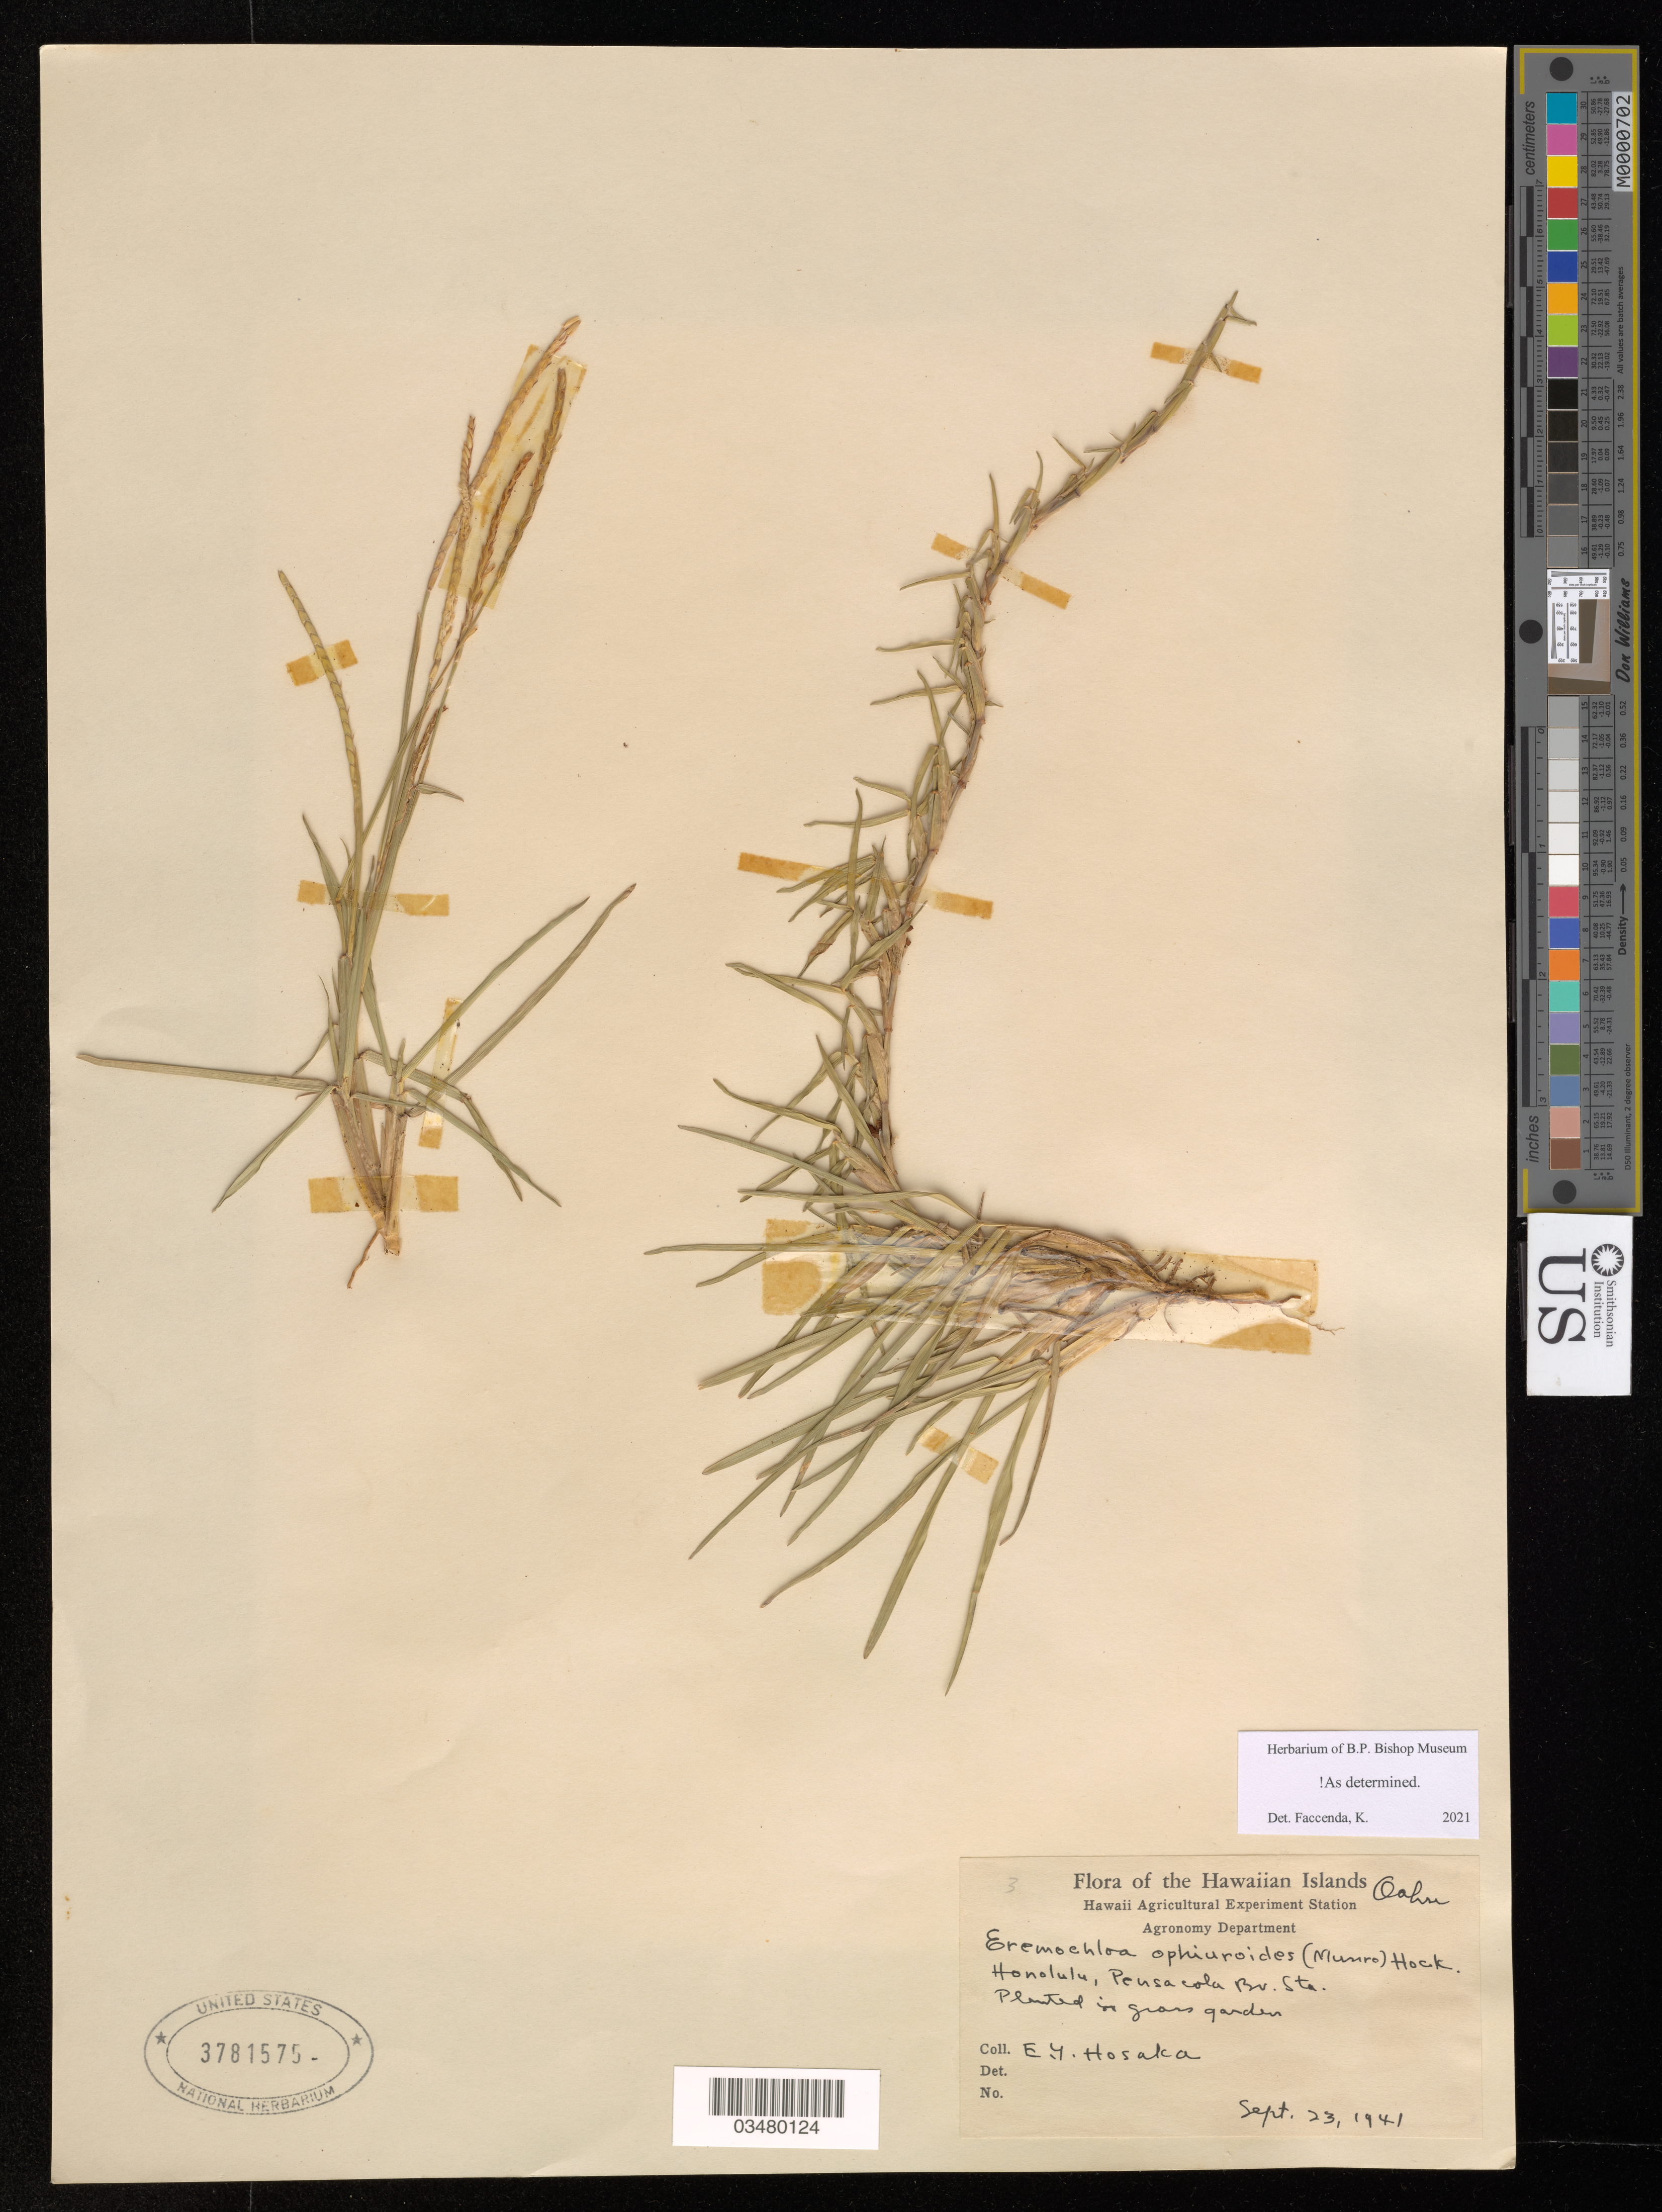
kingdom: Plantae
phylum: Tracheophyta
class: Liliopsida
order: Poales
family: Poaceae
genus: Eremochloa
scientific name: Eremochloa ophiuroides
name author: (Munro) Hack.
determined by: Faccenda, K.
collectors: E. Y. Hosaka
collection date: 1941-09-23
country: United States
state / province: Hawaii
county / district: Honolulu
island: Oahu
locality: Honolulu, Pensacola Br. Sta., Hawaii Agr. Station, grass garden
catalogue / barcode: US 3781575